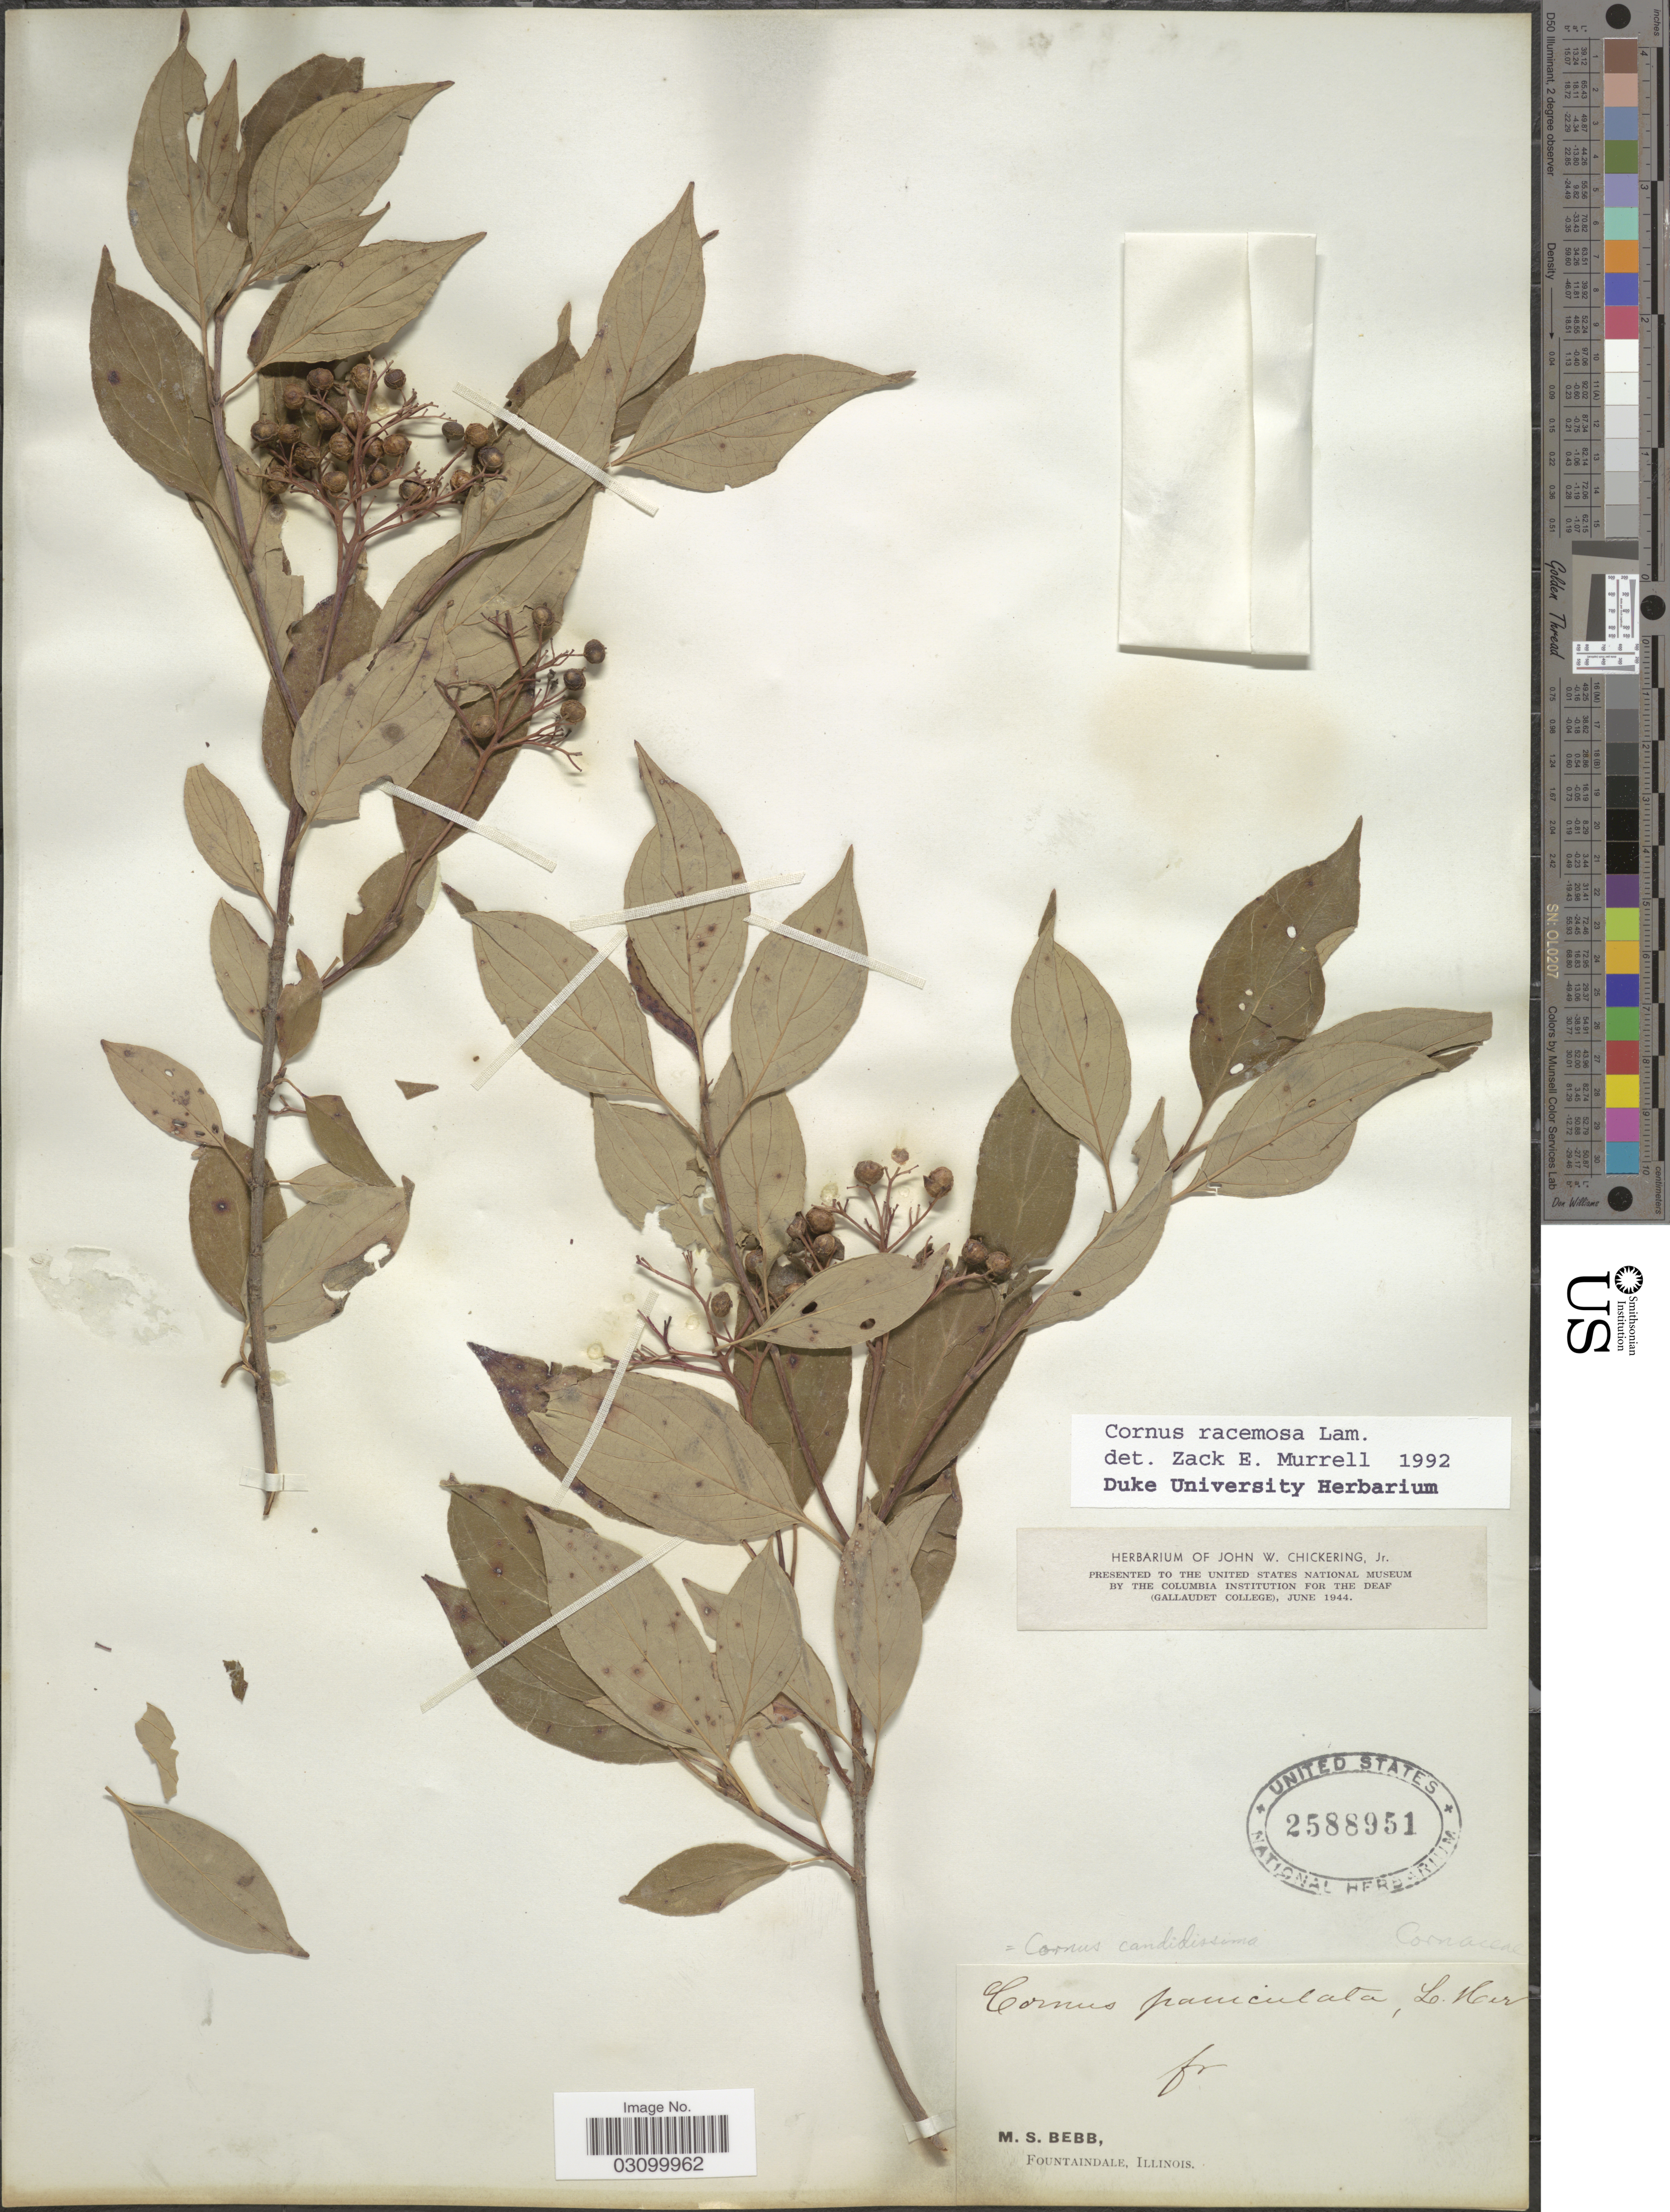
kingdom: Plantae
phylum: Tracheophyta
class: Magnoliopsida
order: Cornales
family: Cornaceae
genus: Cornus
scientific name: Cornus racemosa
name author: Lam.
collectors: M. Bebb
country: United States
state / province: Illinois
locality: Fountaindale.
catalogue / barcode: US 2588951